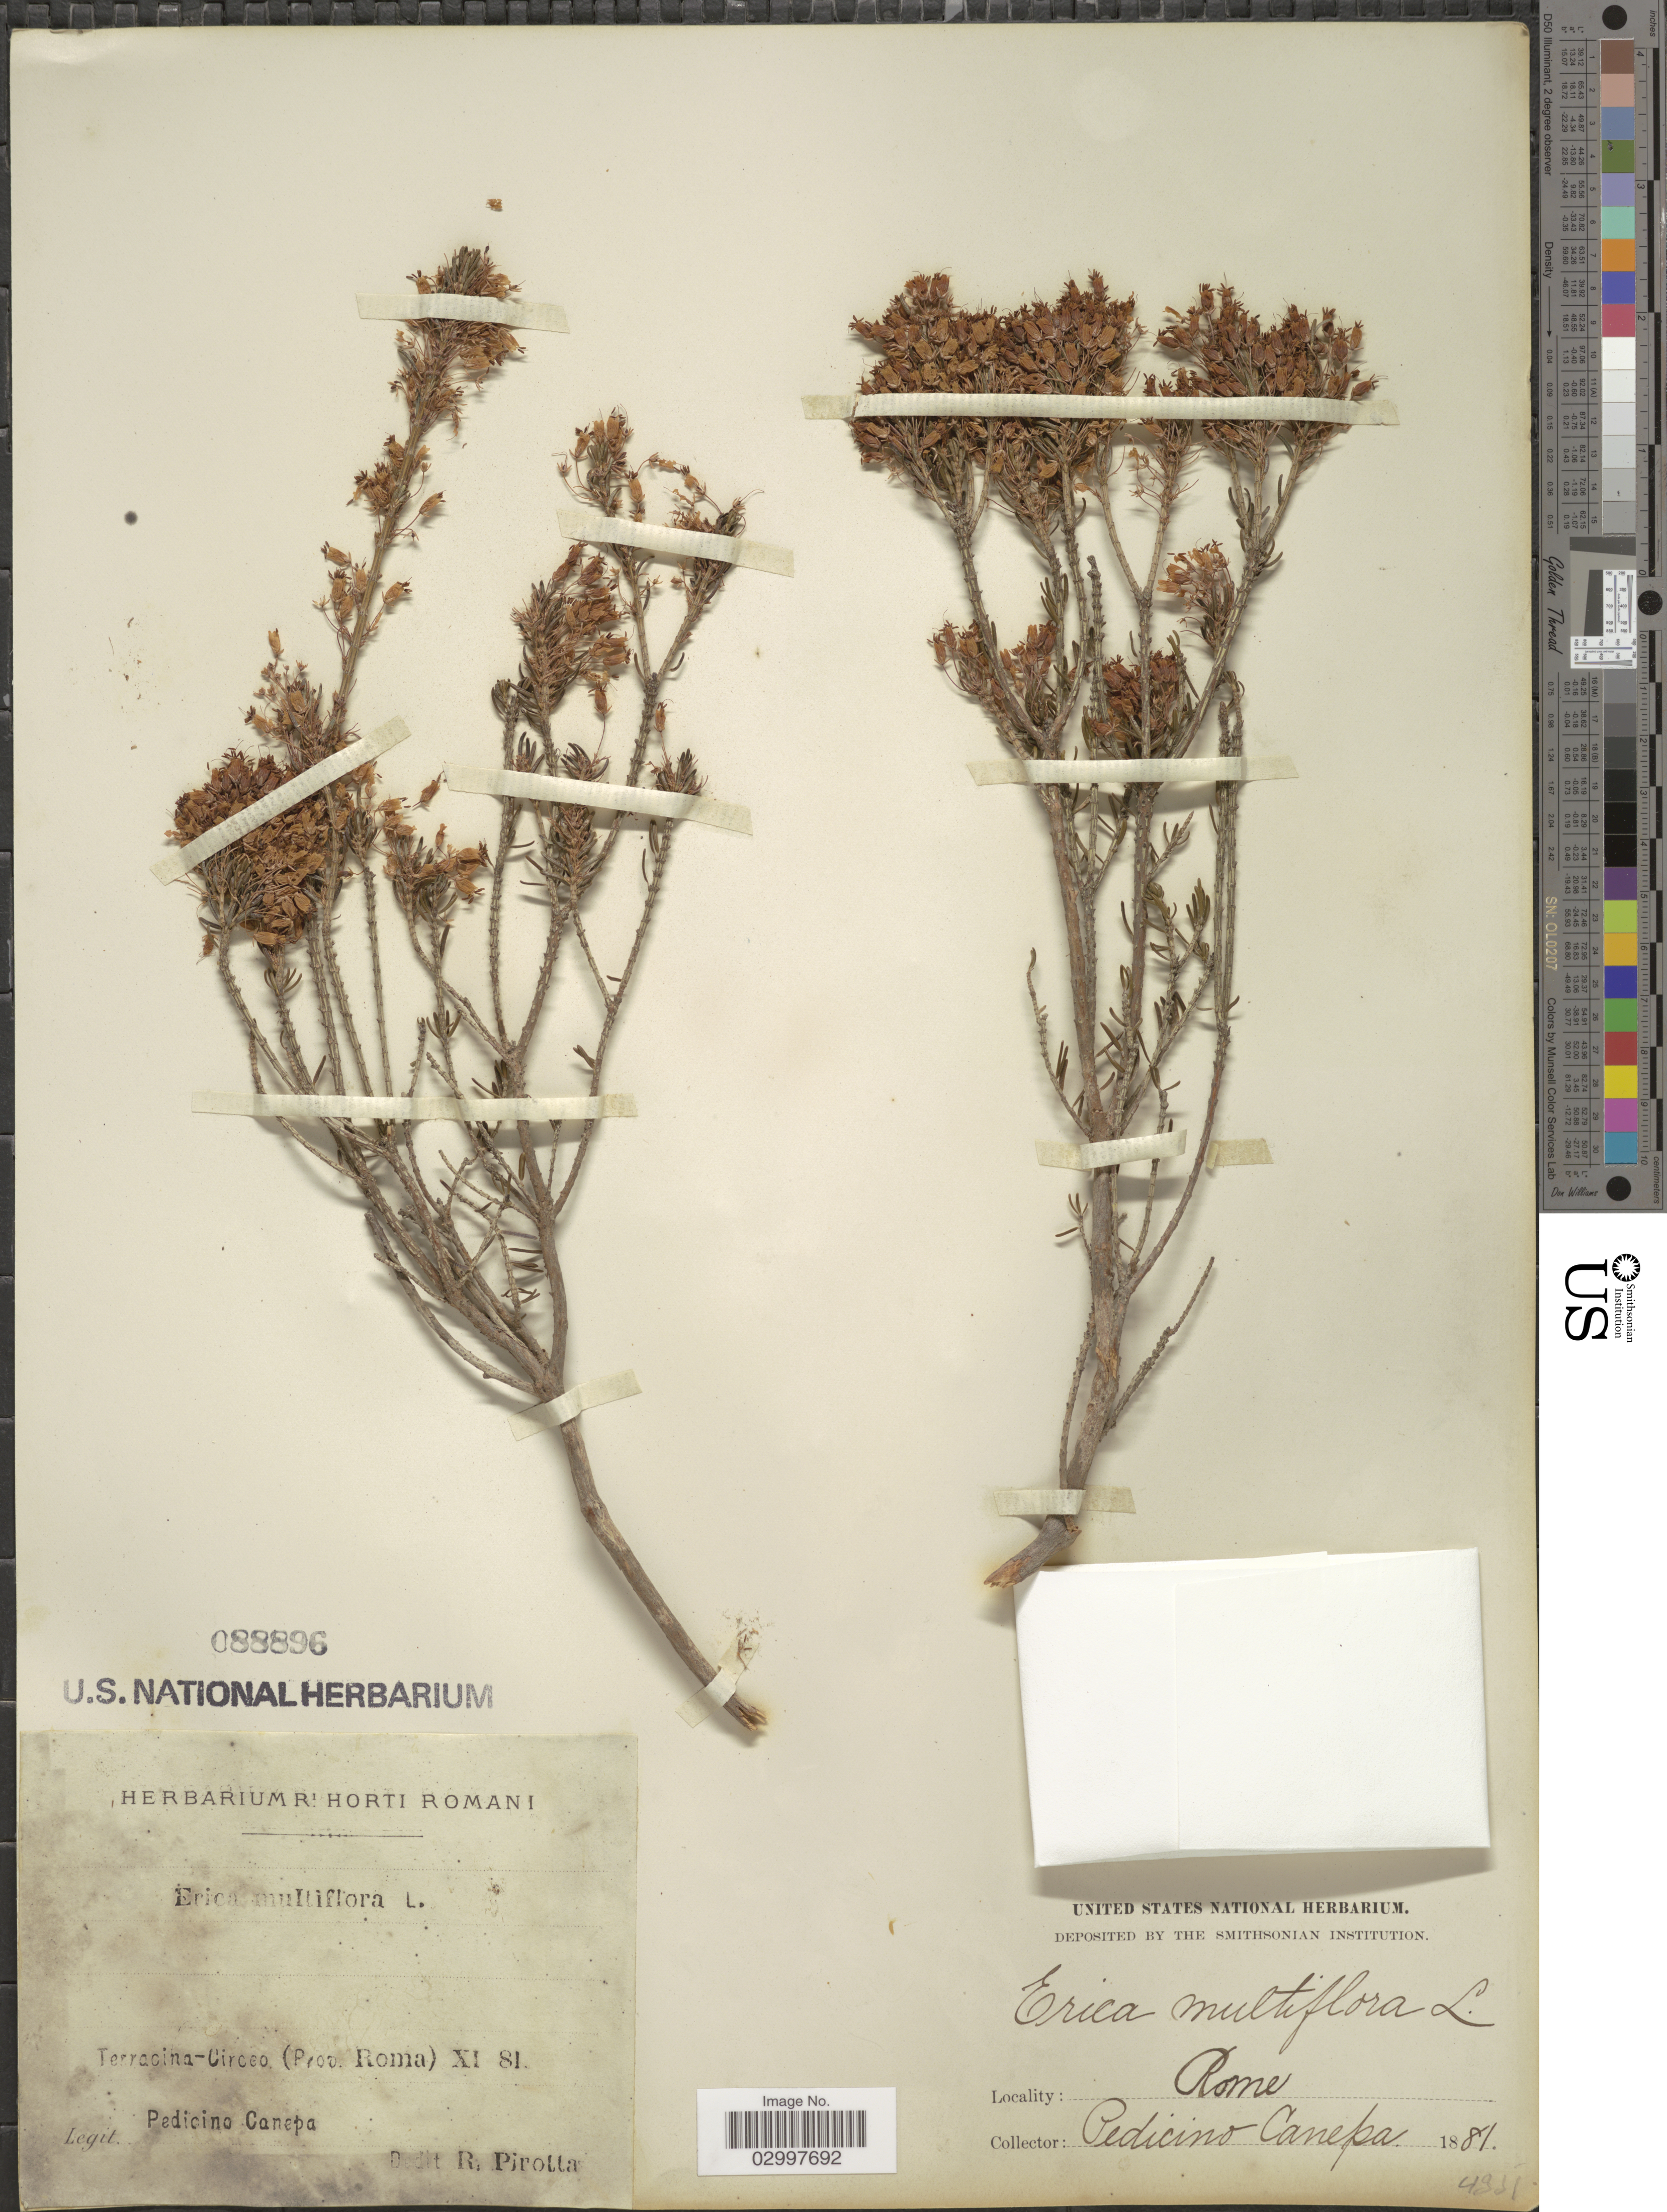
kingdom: Plantae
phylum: Tracheophyta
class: Magnoliopsida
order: Ericales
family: Ericaceae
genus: Erica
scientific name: Erica multiflora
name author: L.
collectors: P. Canepa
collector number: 4351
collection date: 1881-11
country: Italy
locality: Terracina-Circeo. (Prov. Roma). Rome.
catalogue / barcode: US 88896